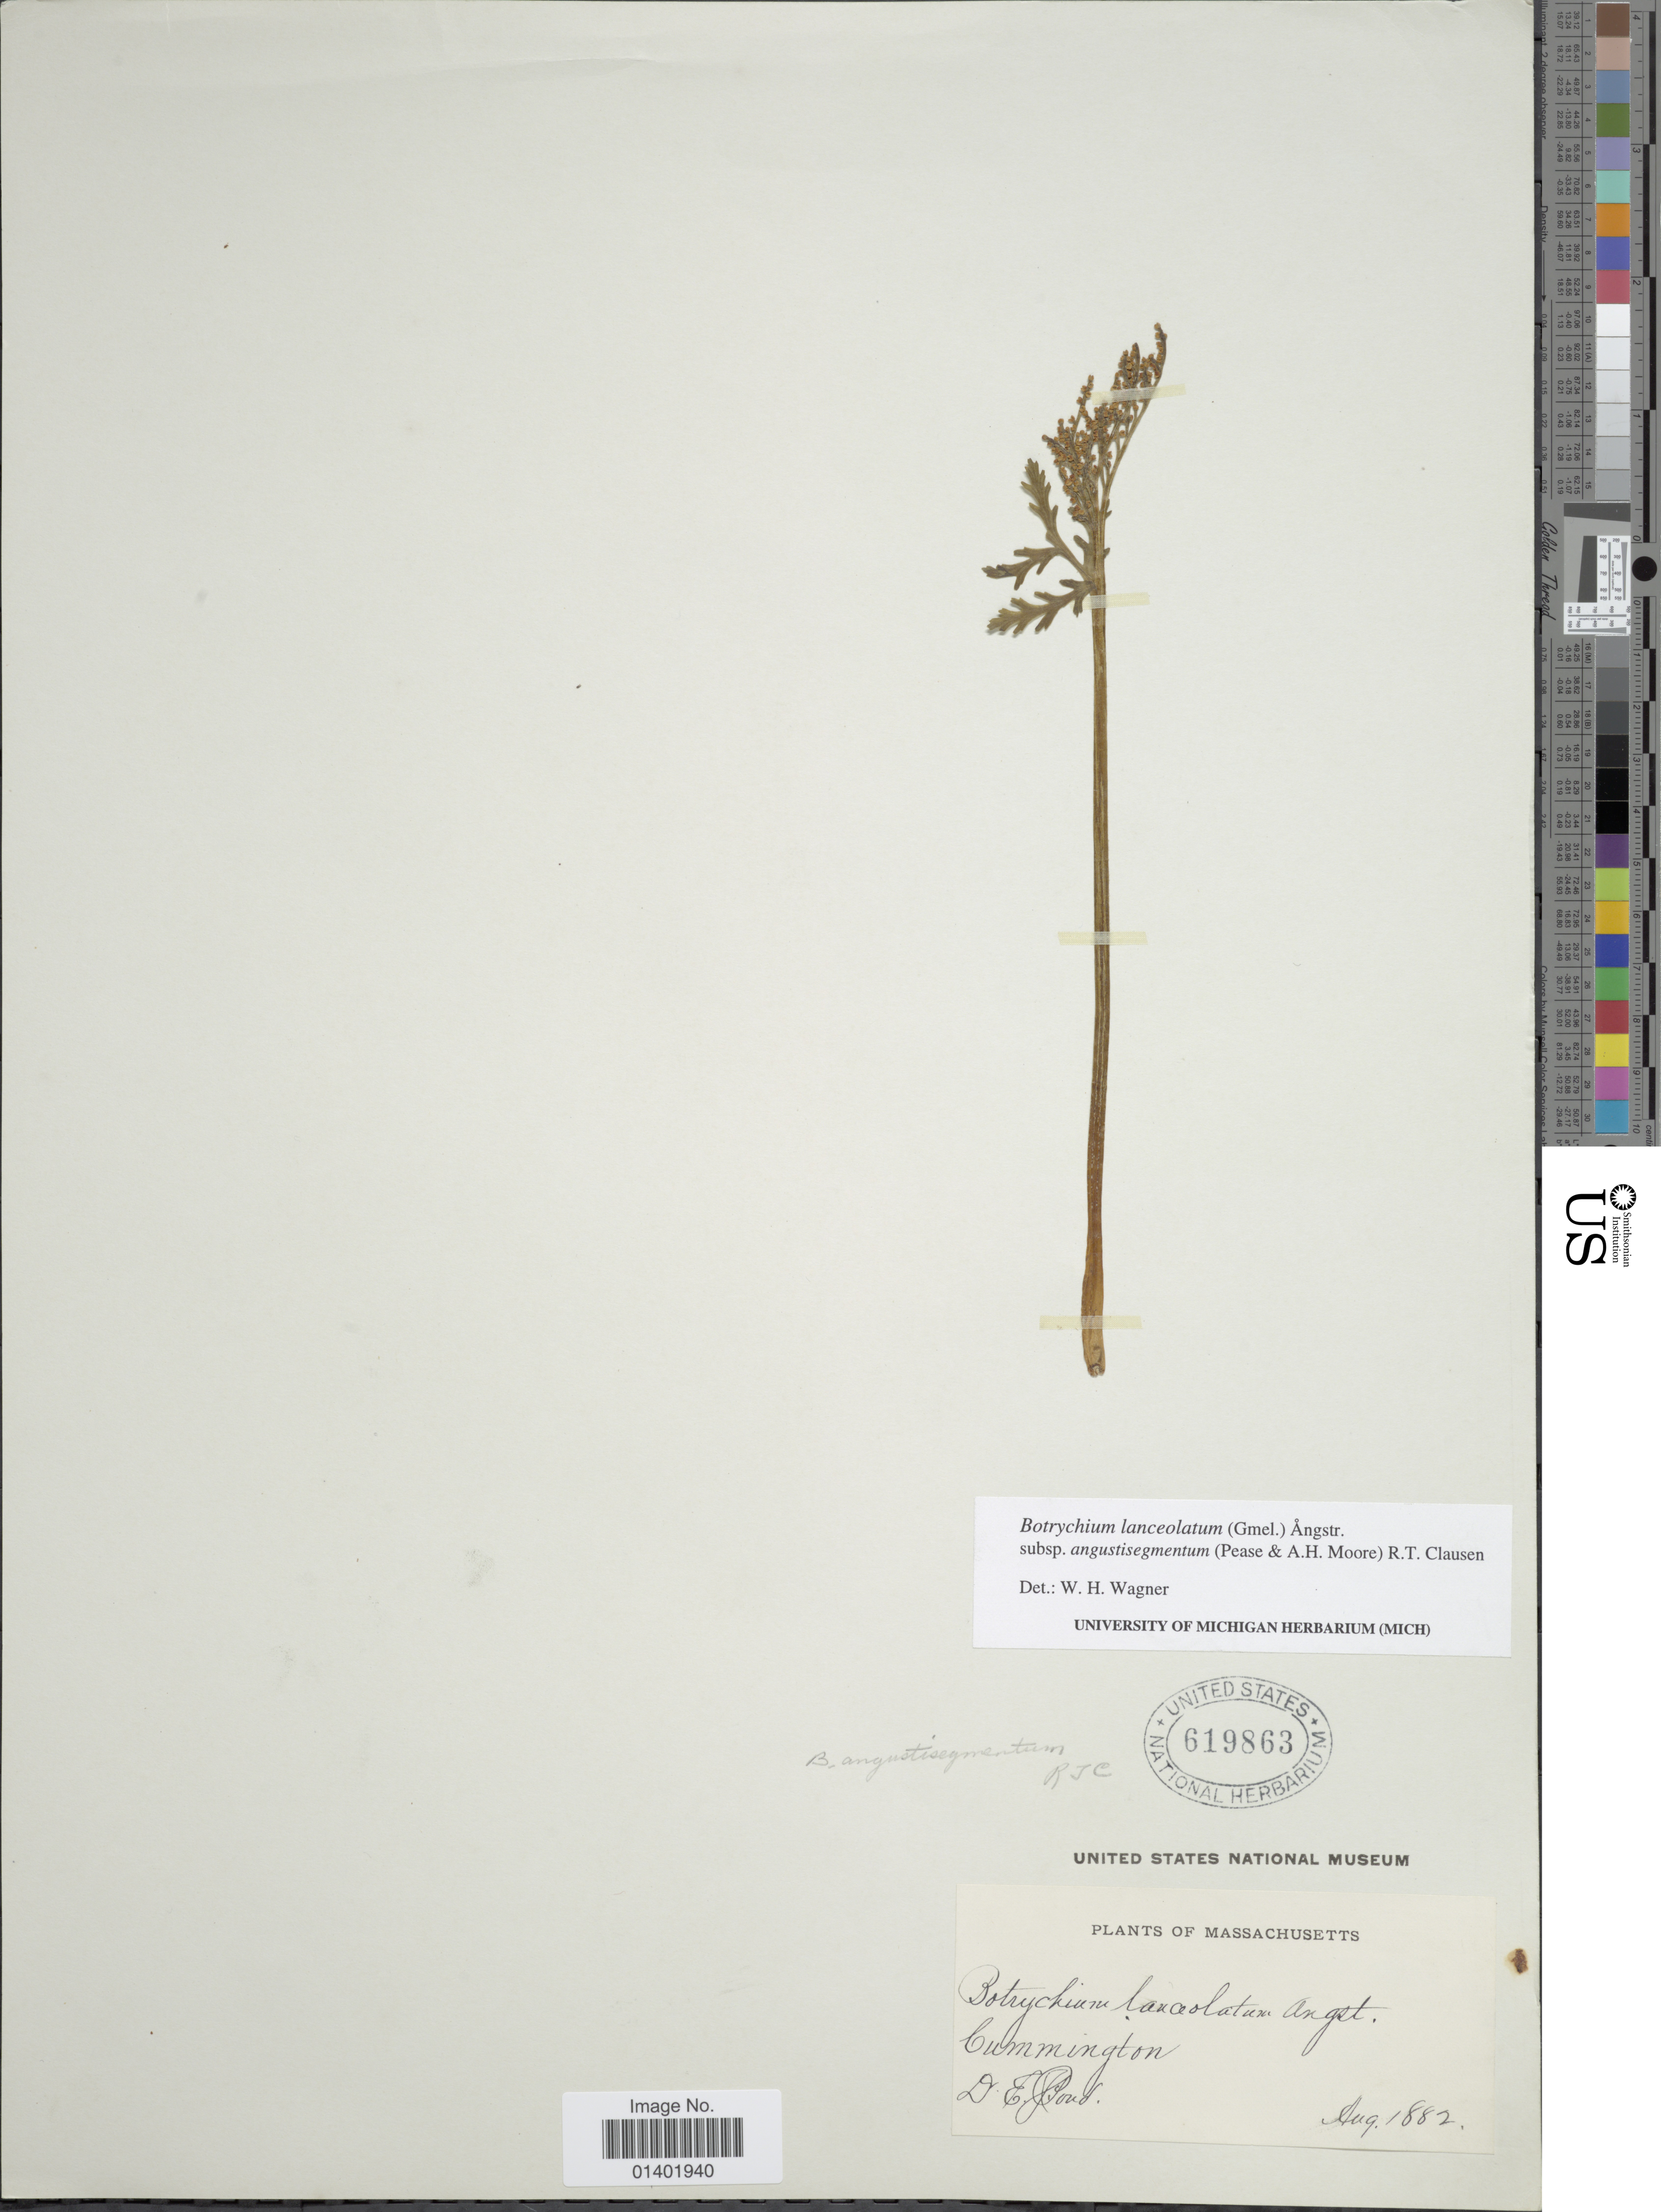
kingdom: Plantae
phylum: Tracheophyta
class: Polypodiopsida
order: Ophioglossales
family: Ophioglossaceae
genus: Botrychium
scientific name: Botrychium lanceolatum subsp. angustisegmentum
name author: (Pease & A.H. Moore) R.T. Clausen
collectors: D. Loud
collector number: s.n,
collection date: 1882-08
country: United States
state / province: Massachusetts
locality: Cummington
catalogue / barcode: US 619863